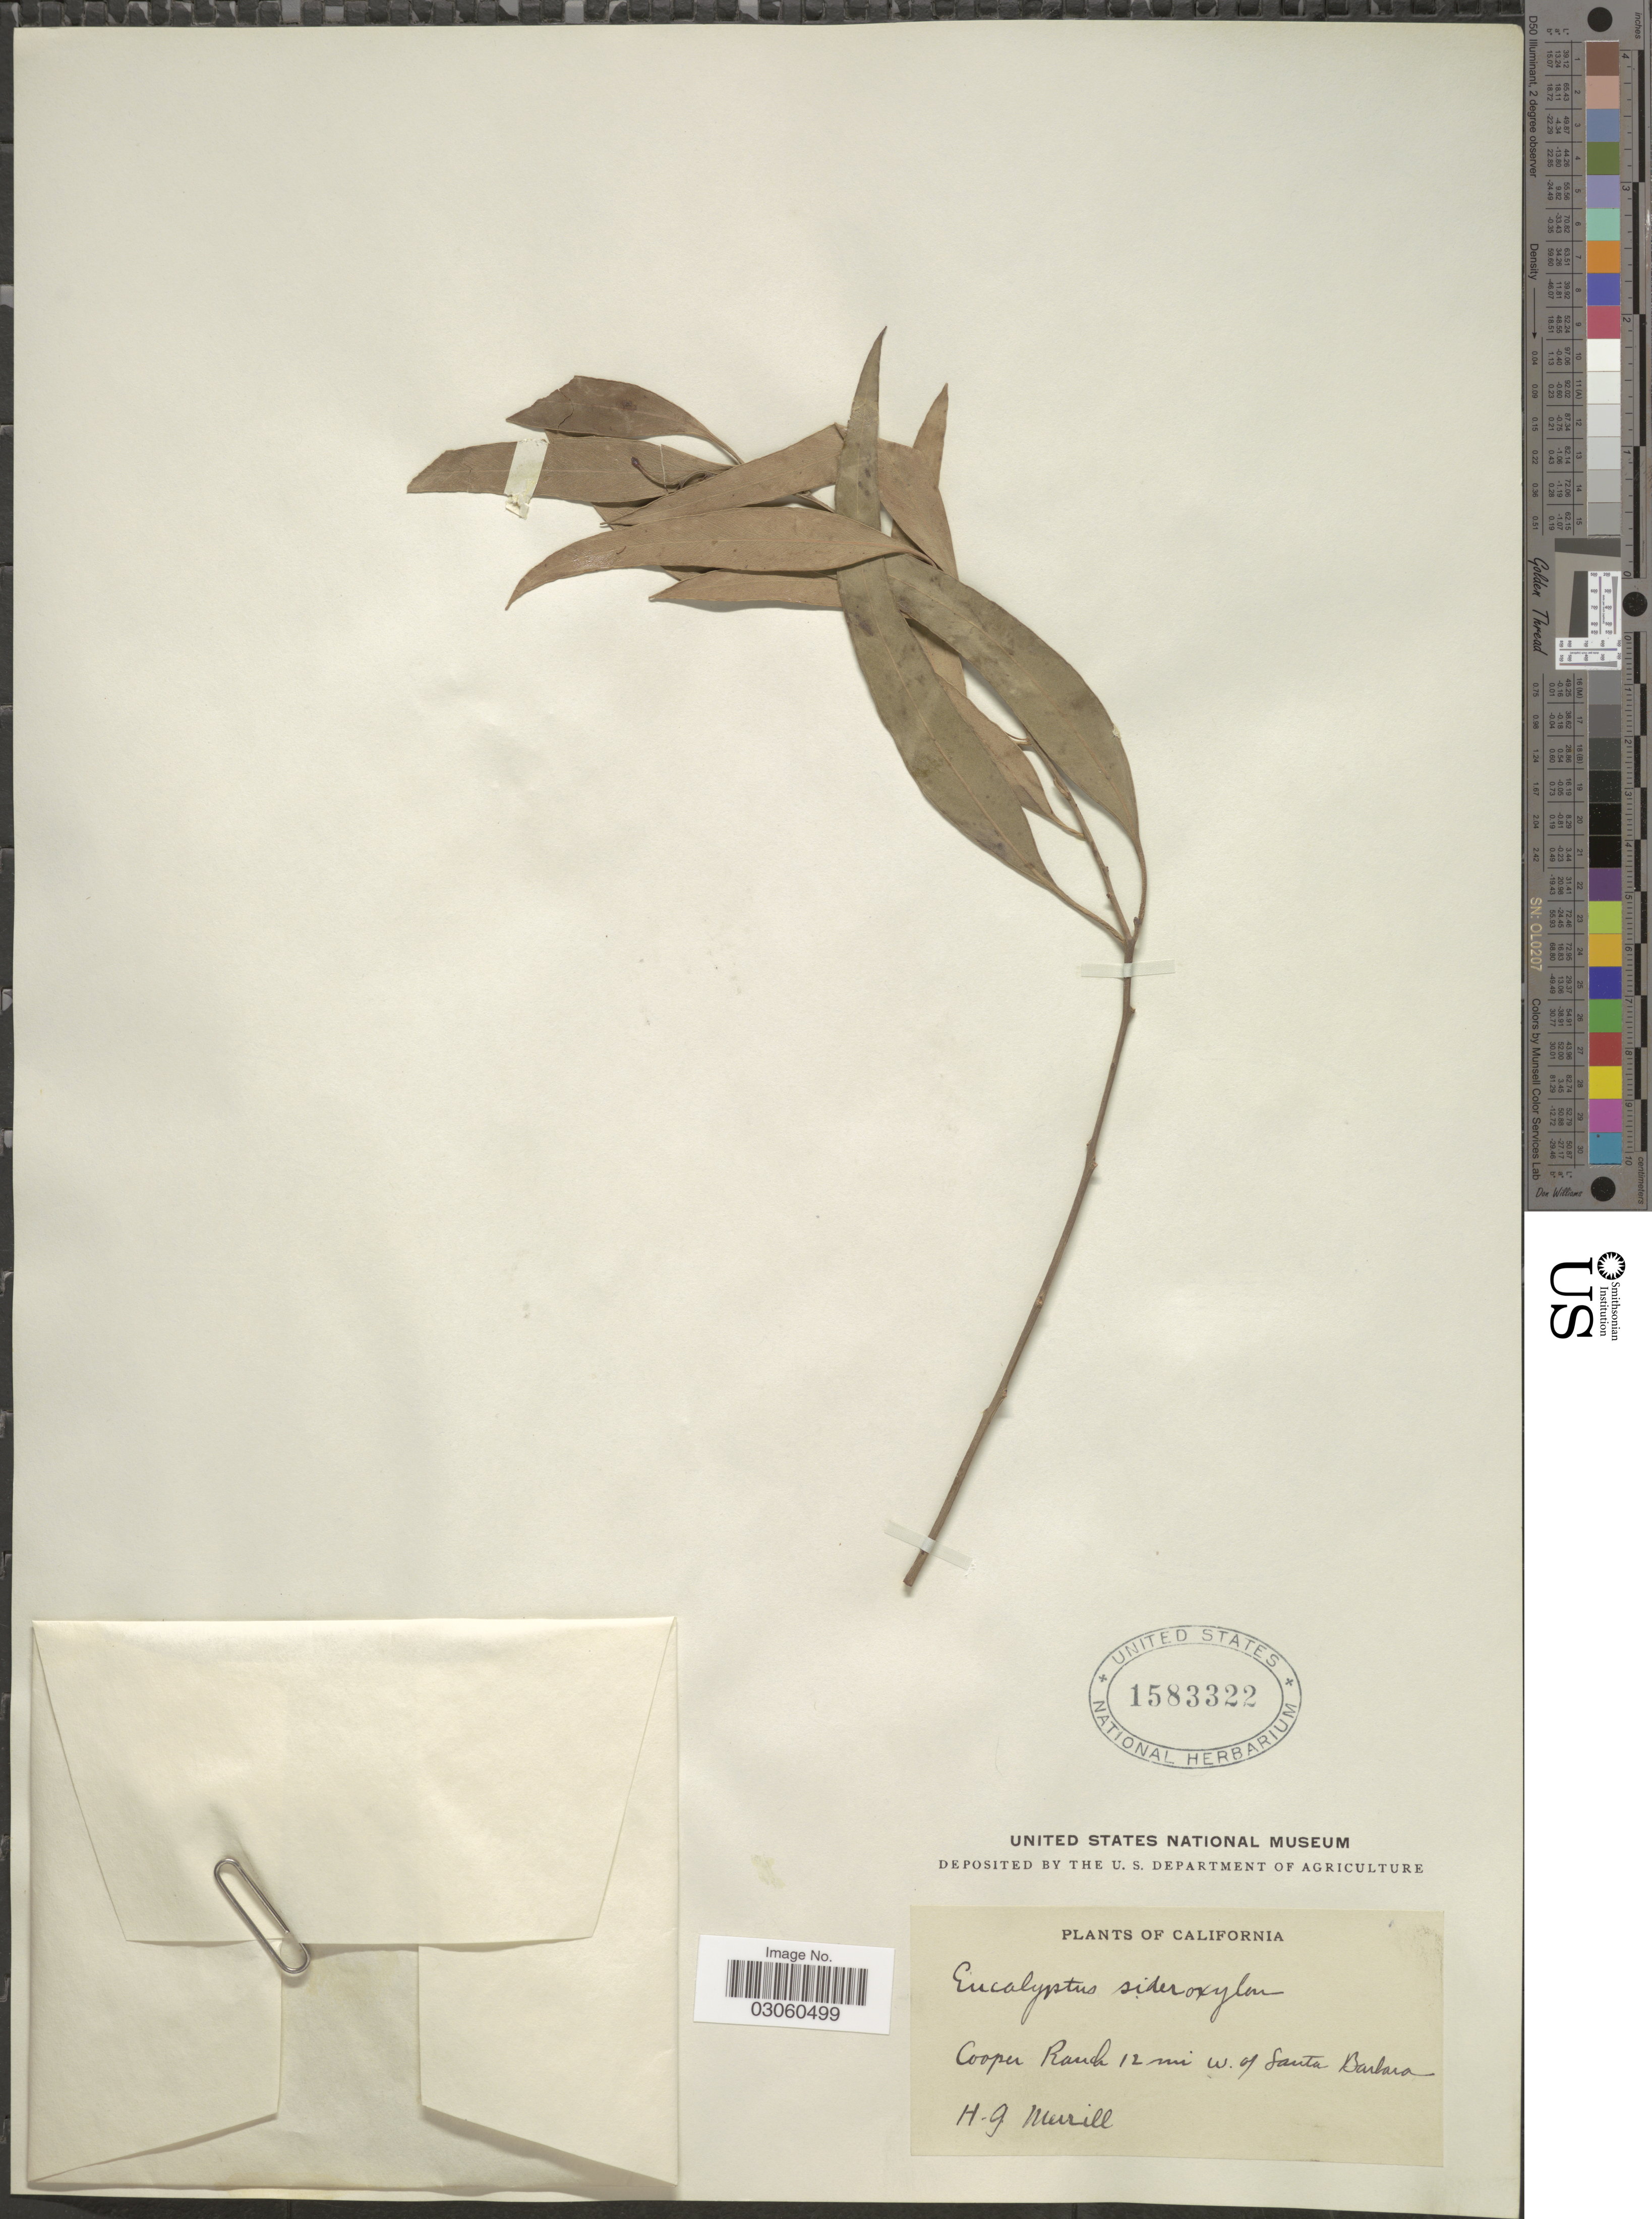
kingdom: Plantae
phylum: Tracheophyta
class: Magnoliopsida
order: Myrtales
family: Myrtaceae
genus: Eucalyptus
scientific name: Eucalyptus sideroxylon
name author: A. Cunn. ex Woolls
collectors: H. Merrill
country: United States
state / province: California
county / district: Santa Barbara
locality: Cooper Ranch 12 mi W. of Santa Barbara.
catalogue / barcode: US 1583322